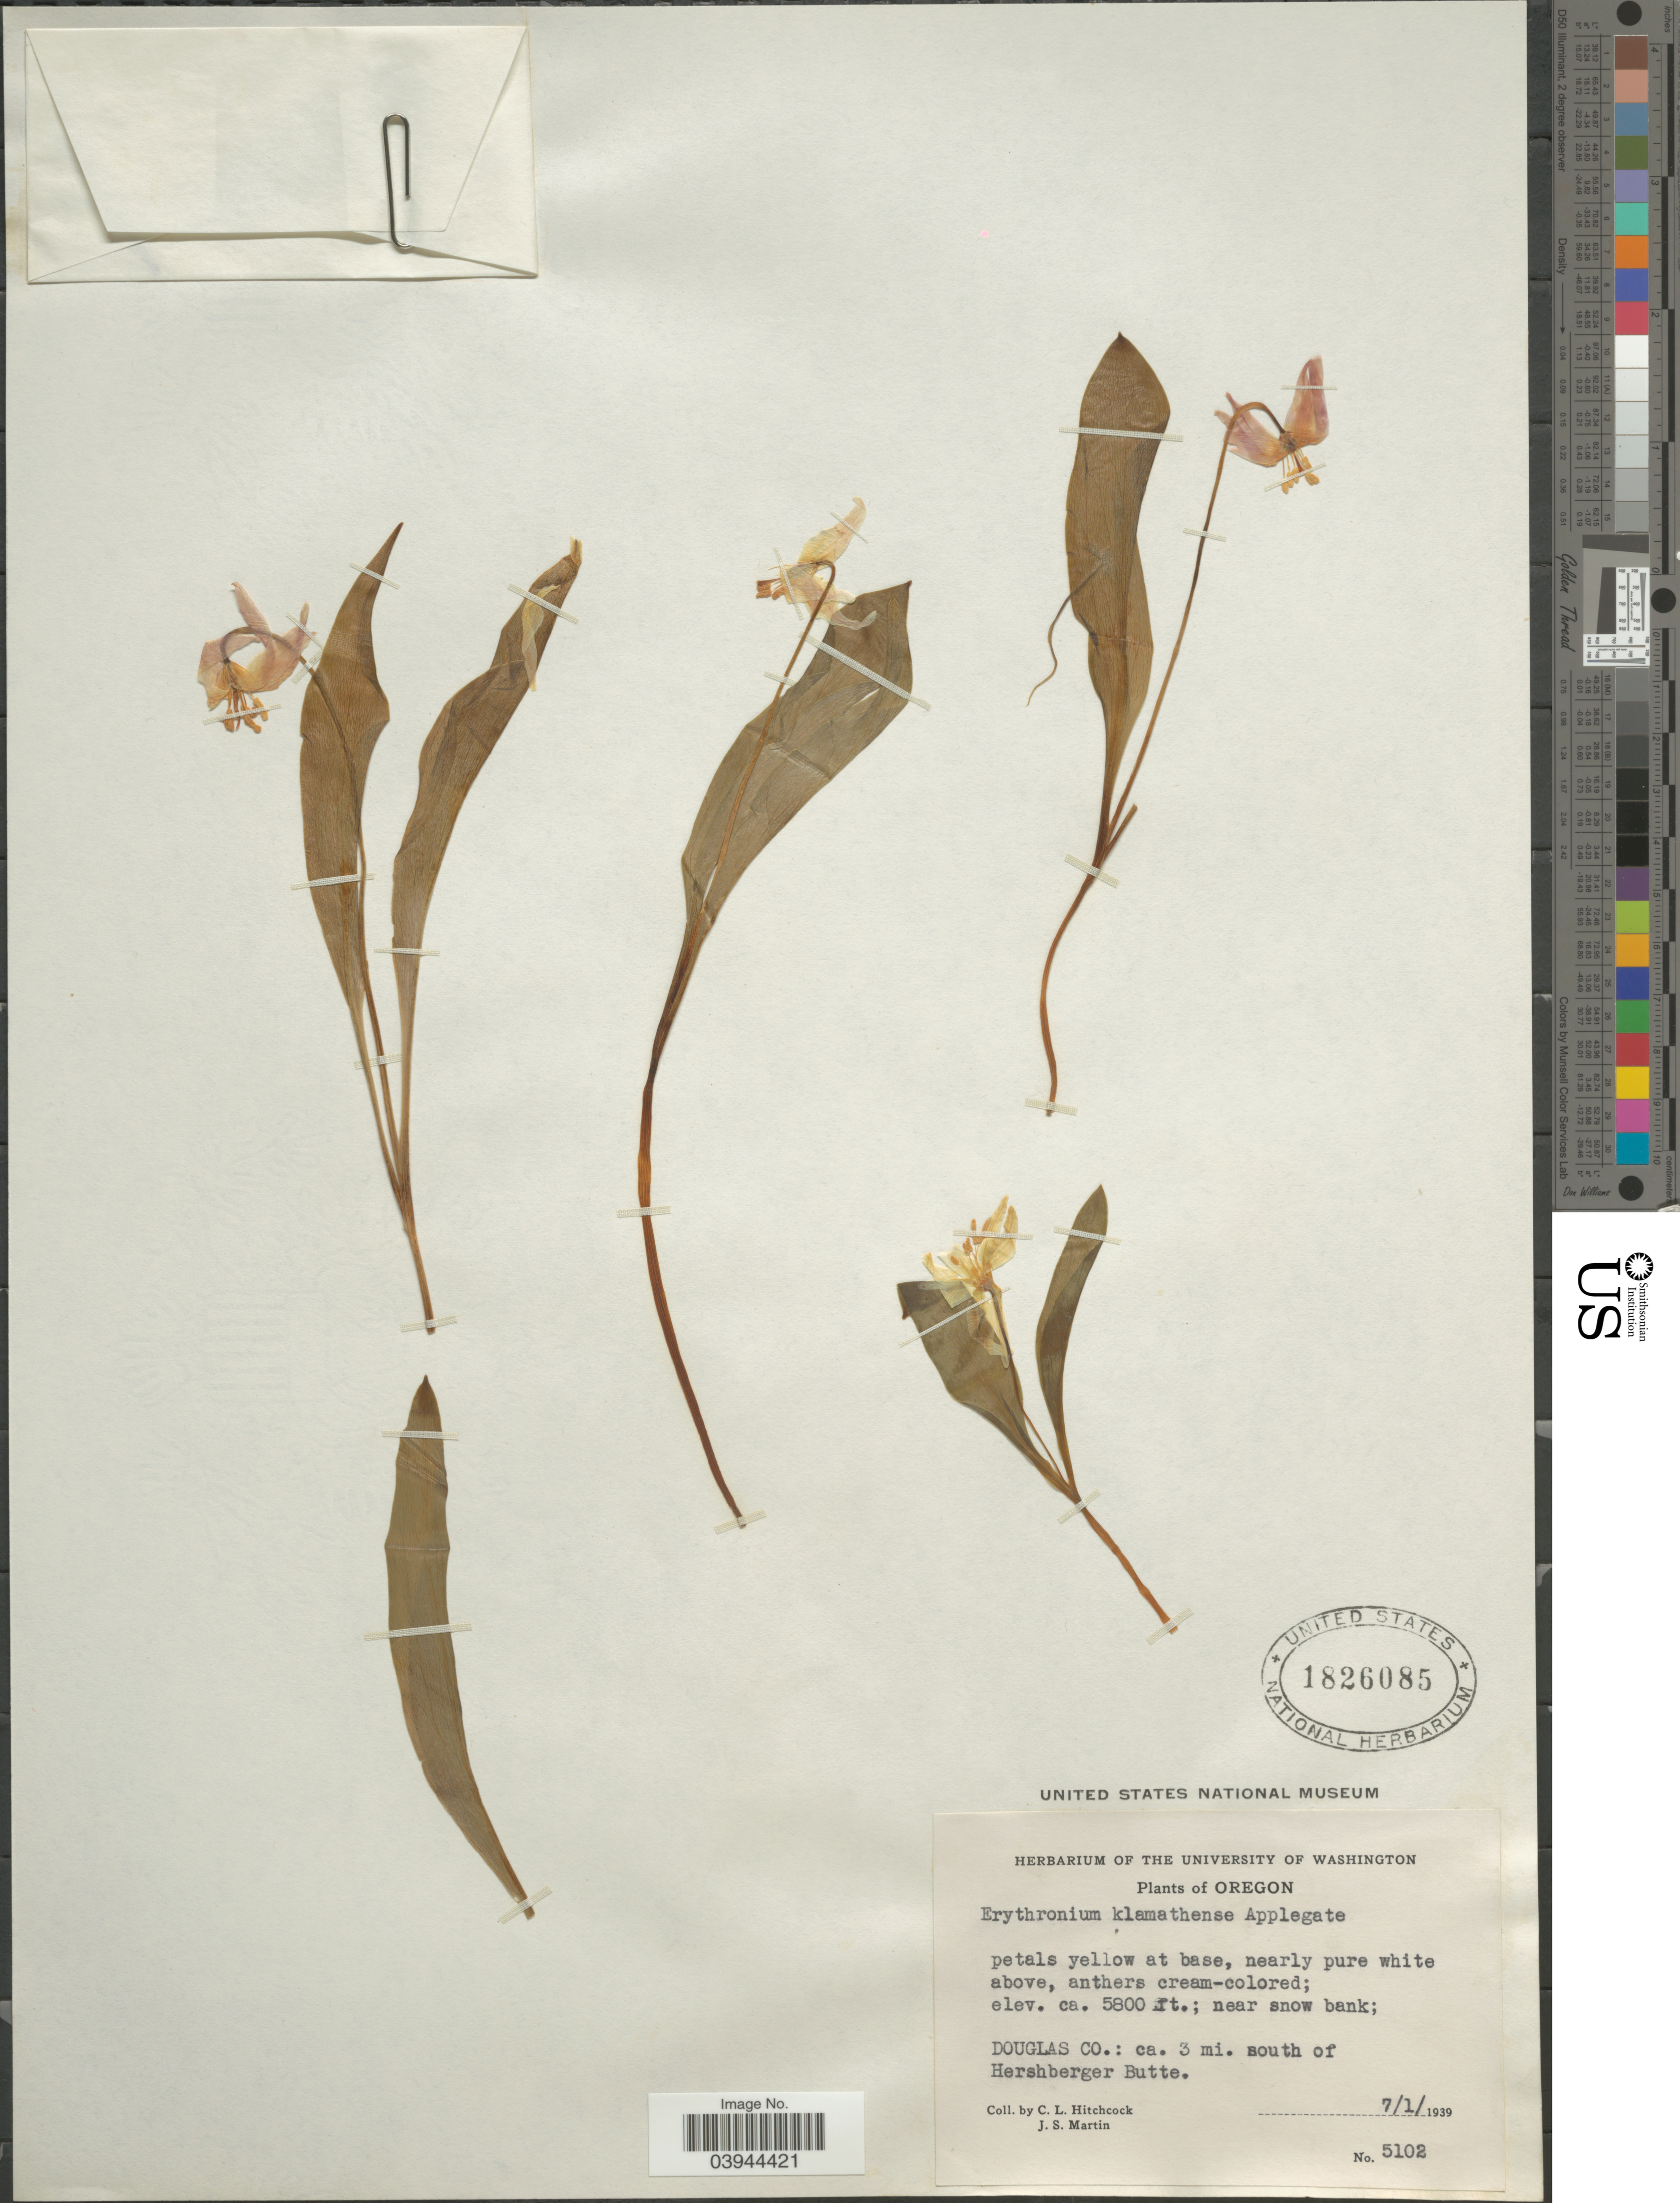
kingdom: Plantae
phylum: Tracheophyta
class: Liliopsida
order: Liliales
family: Liliaceae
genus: Erythronium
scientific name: Erythronium klamathense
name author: Applegate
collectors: C. L. Hitchcock & J. S. Martin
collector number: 5102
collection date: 1939-07-01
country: United States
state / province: Oregon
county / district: Douglas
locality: Douglas Co.: ca. 3 mi. south of Hershberger Butte.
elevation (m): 1768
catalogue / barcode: US 1826085